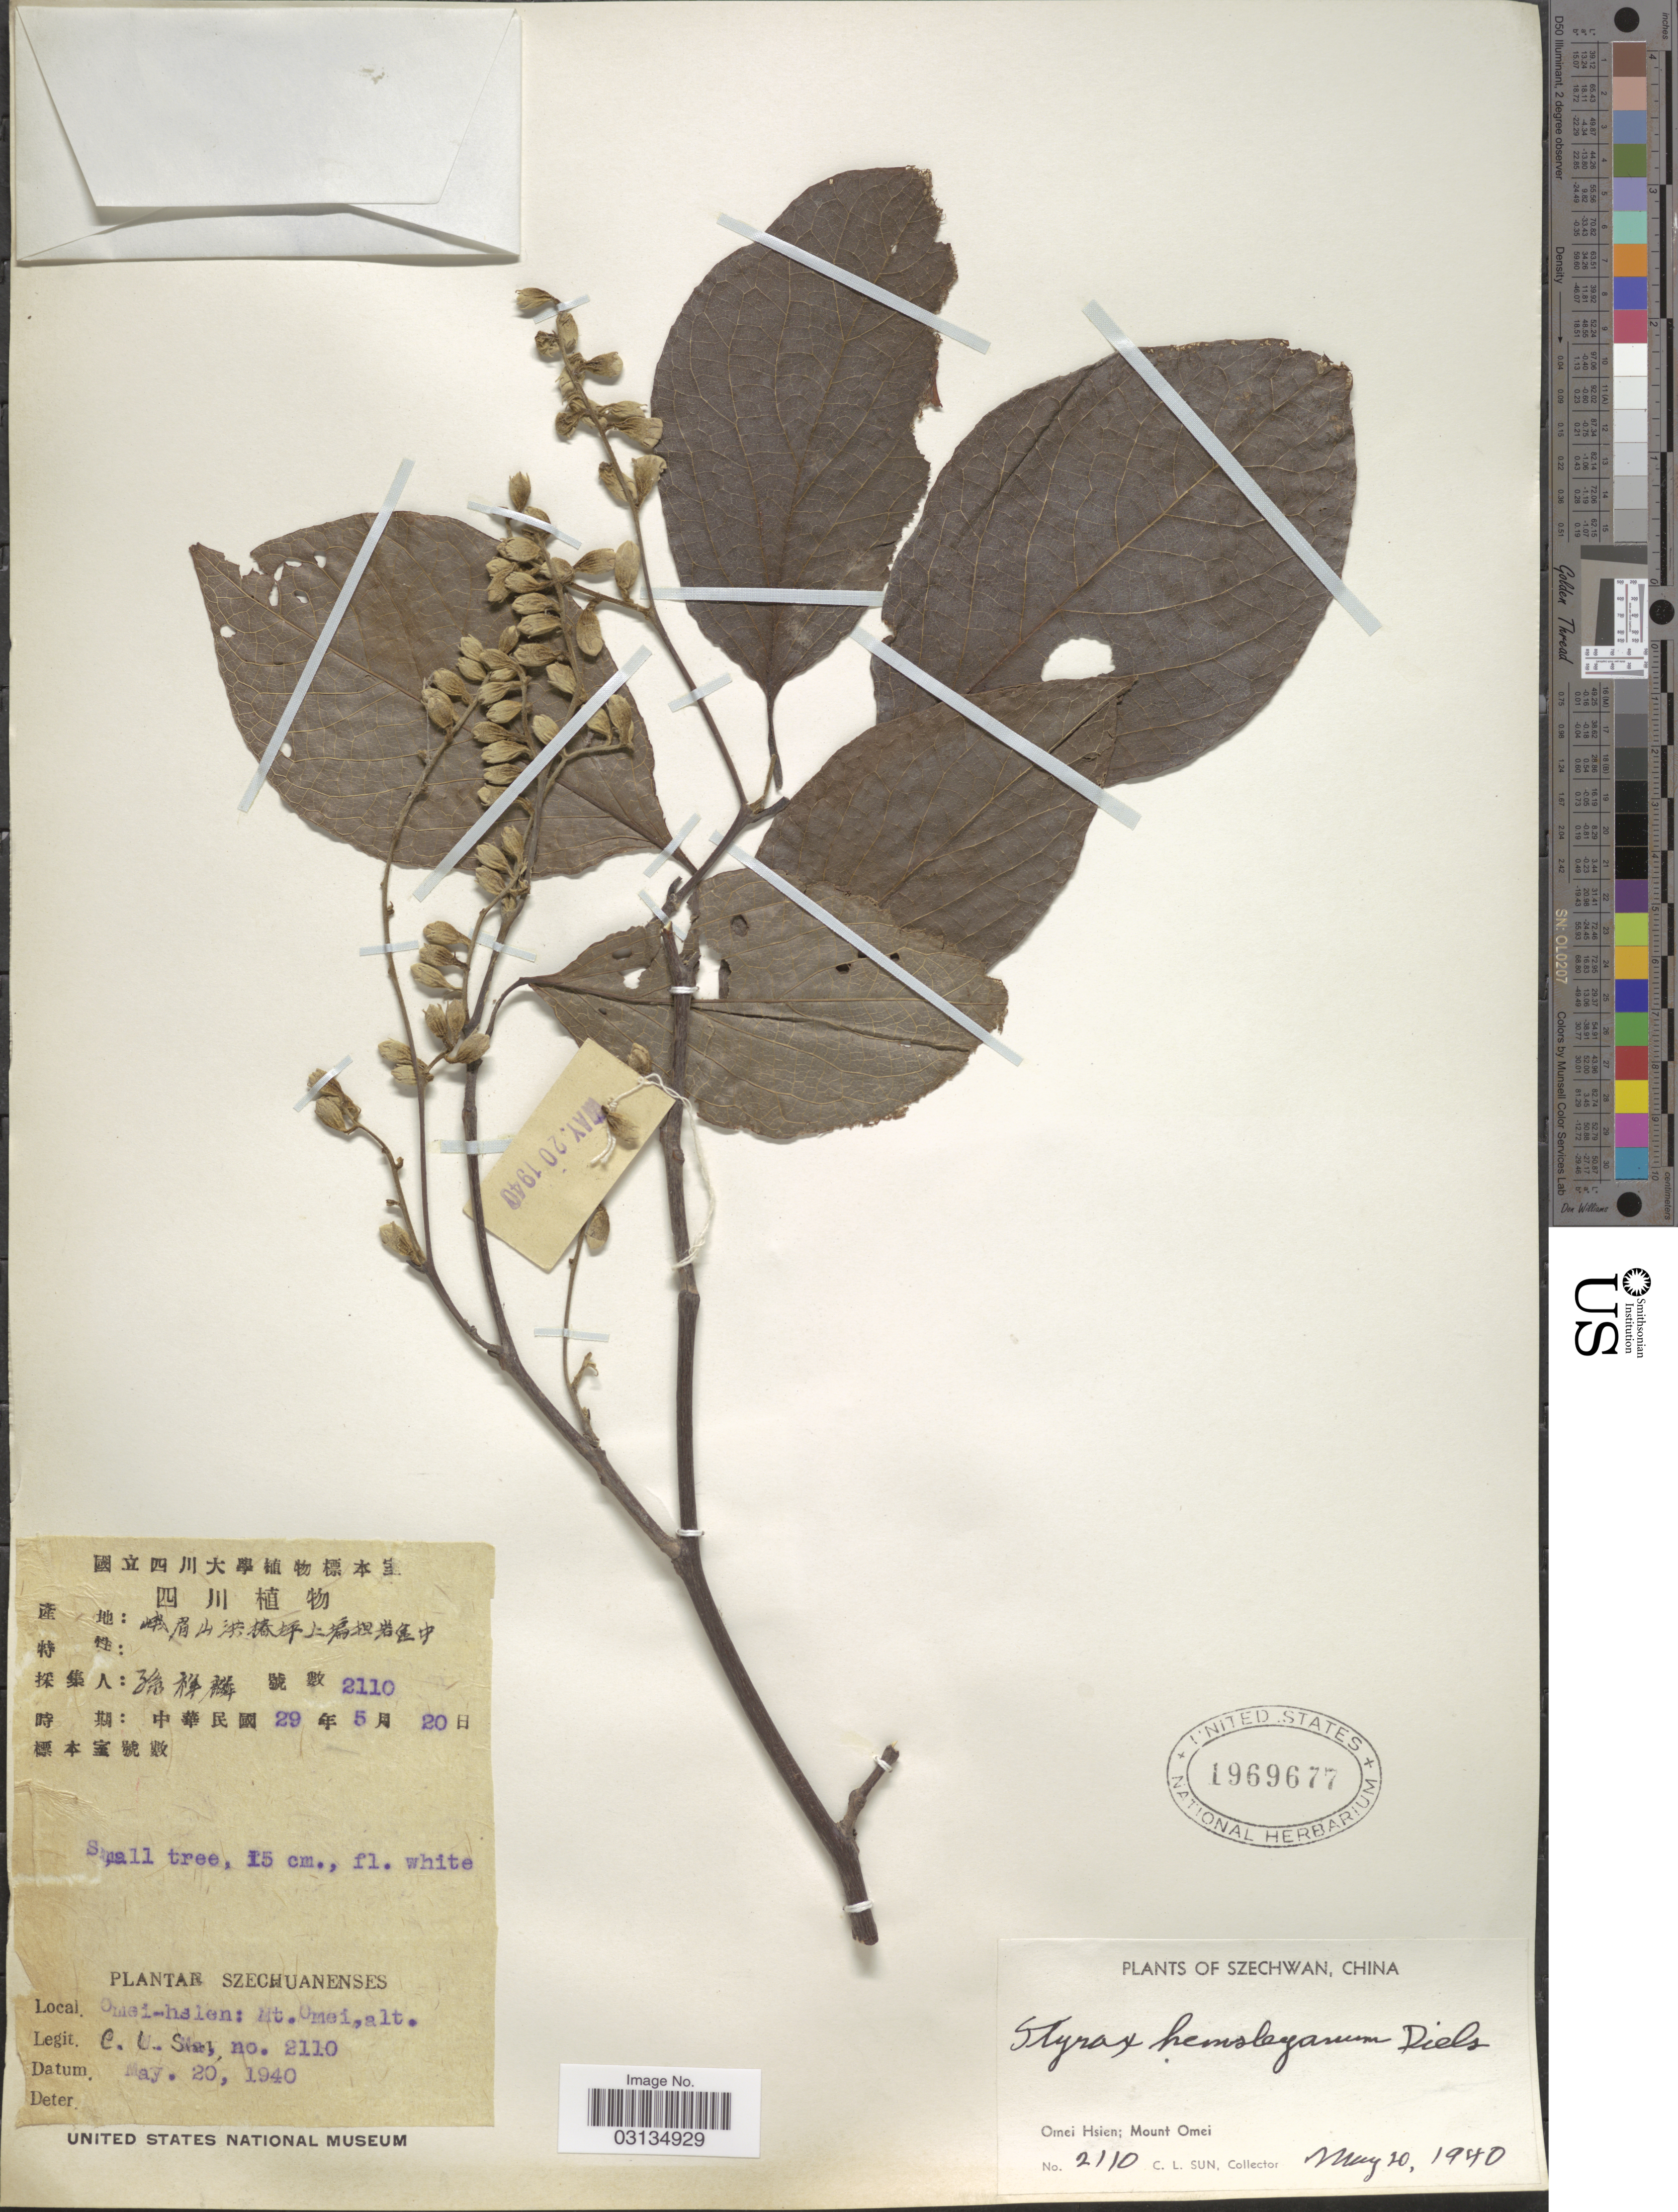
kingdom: Plantae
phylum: Tracheophyta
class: Magnoliopsida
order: Ericales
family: Styracaceae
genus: Styrax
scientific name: Styrax hemsleyanus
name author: Diels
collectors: C. Sun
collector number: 2110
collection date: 1940-05-20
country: China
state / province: Sichuan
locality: Szechwan. Omei Hsien; Mount Omei.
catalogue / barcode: US 1969677